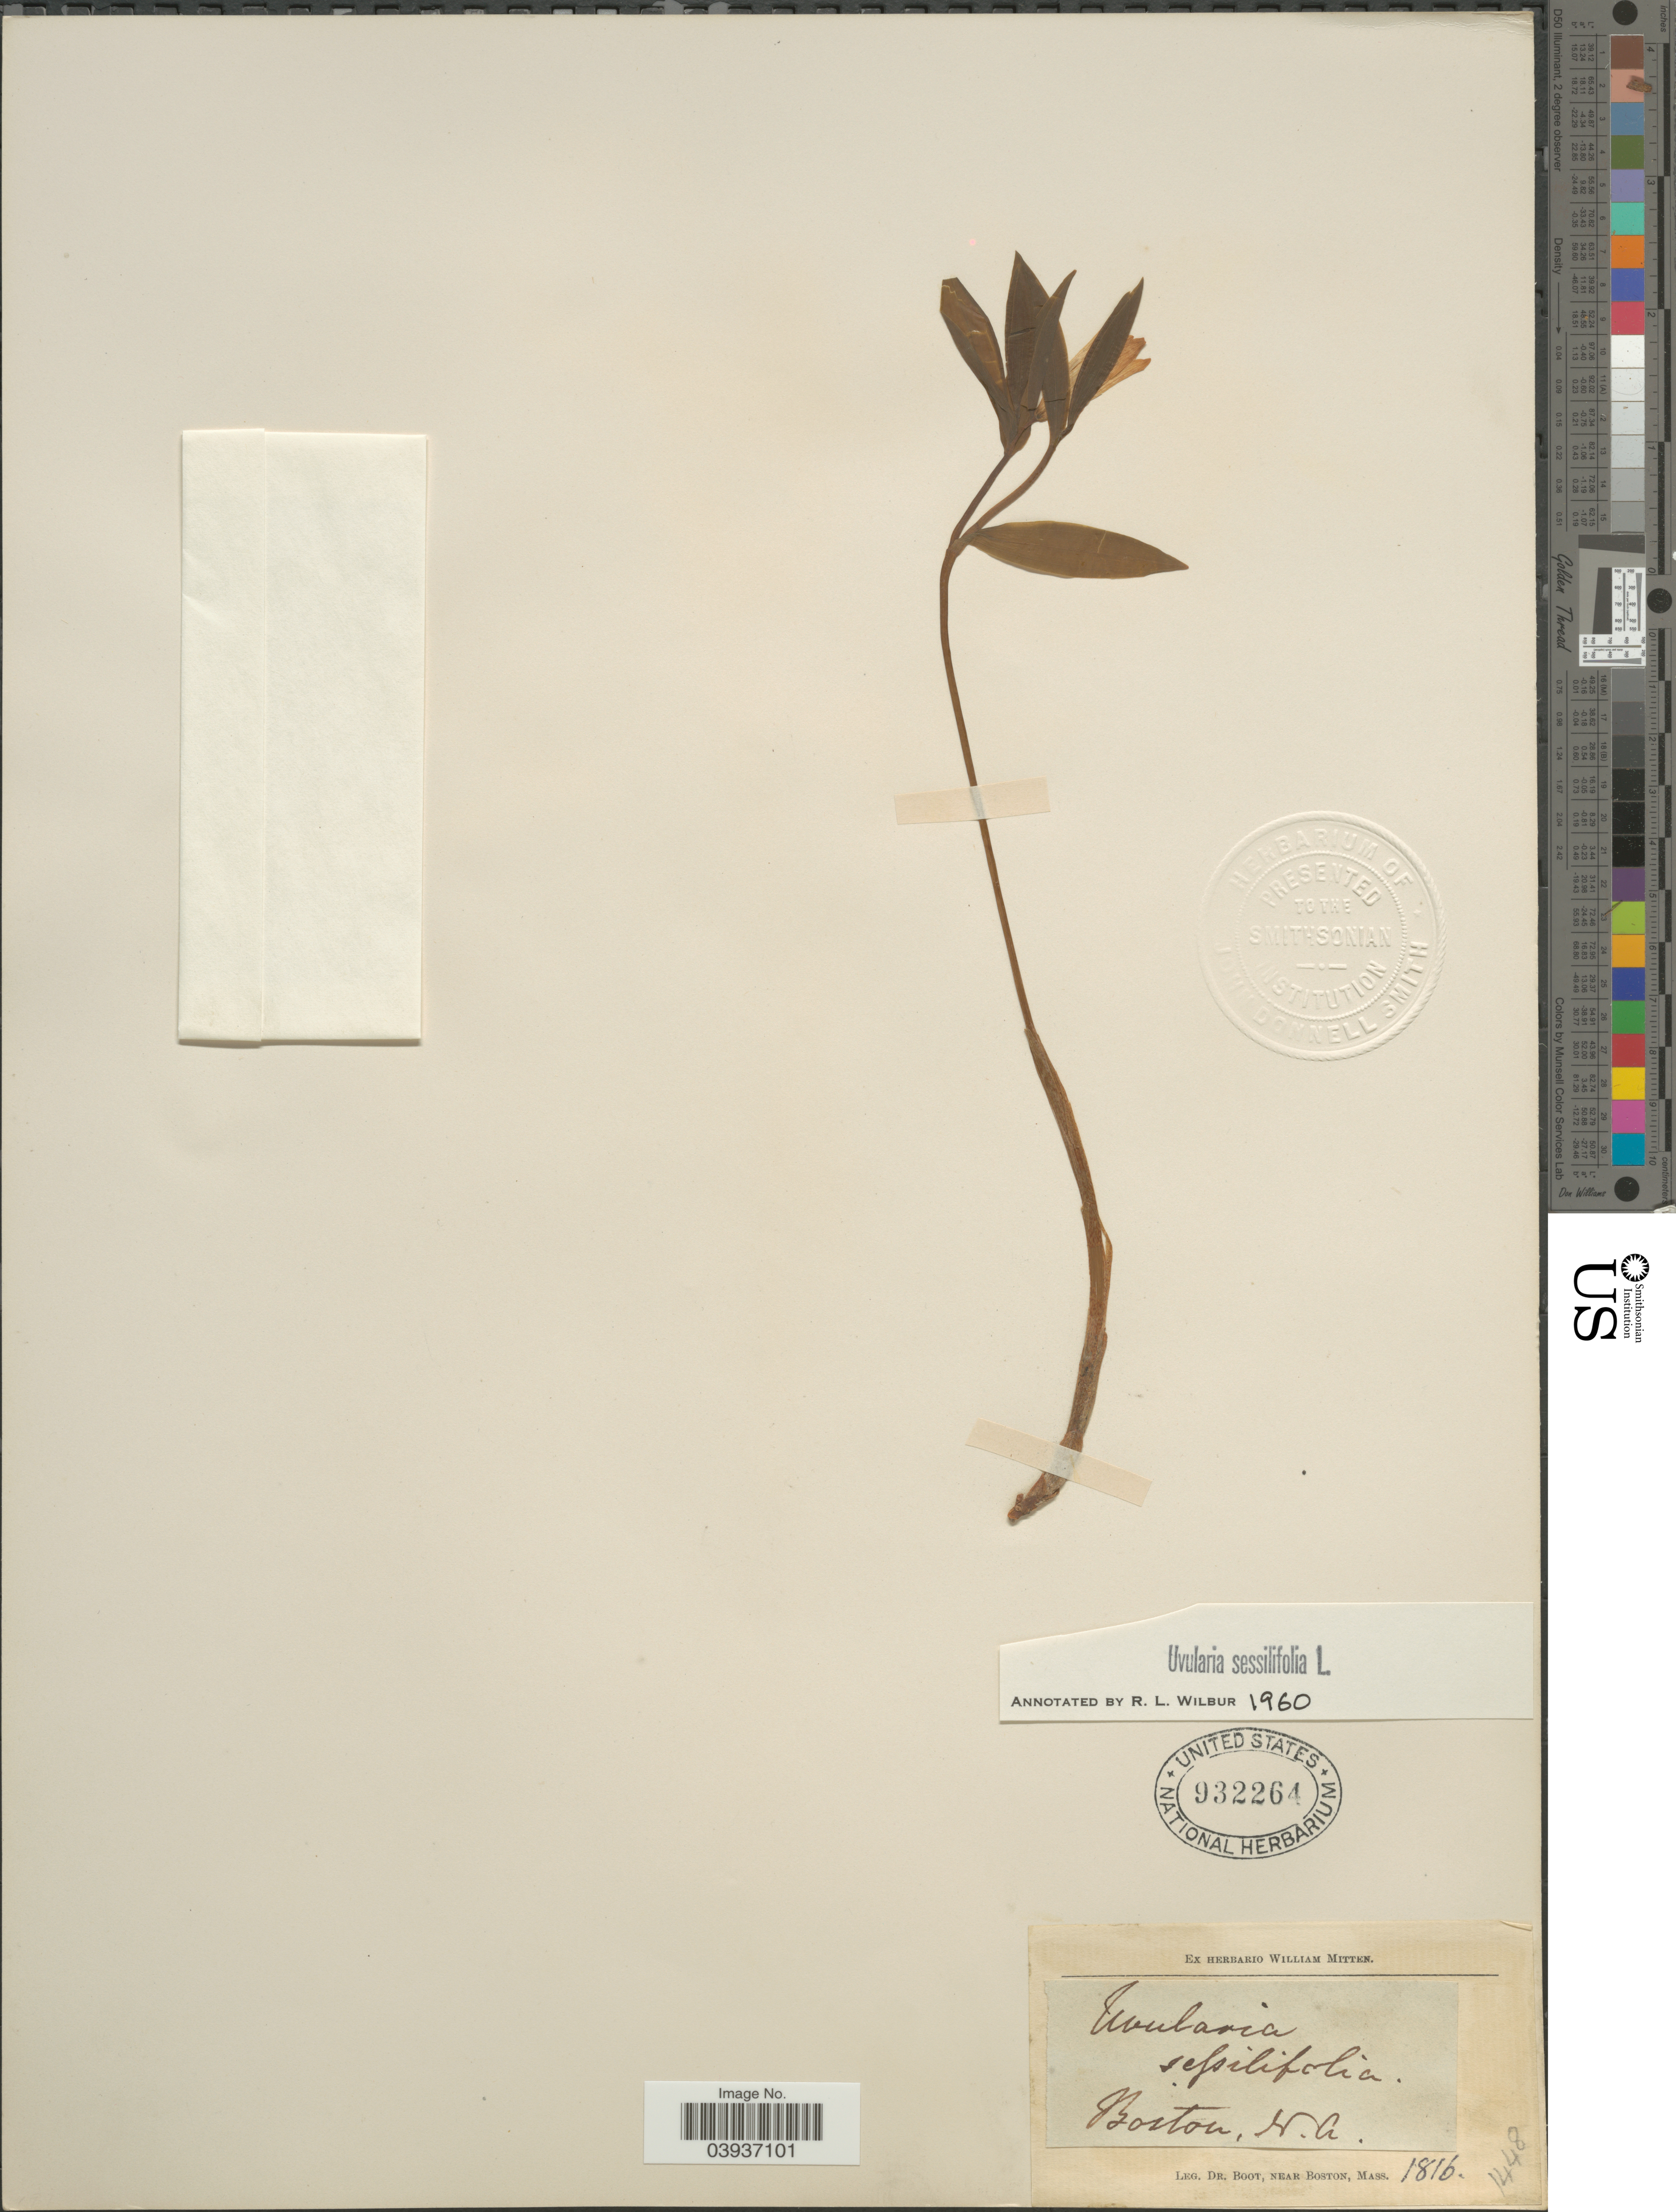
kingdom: Plantae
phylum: Tracheophyta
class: Liliopsida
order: Liliales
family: Colchicaceae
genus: Uvularia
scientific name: Uvularia sessilifolia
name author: L.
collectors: Boot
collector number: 1448?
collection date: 1816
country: United States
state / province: Massachusetts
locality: Boston.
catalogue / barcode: US 932264